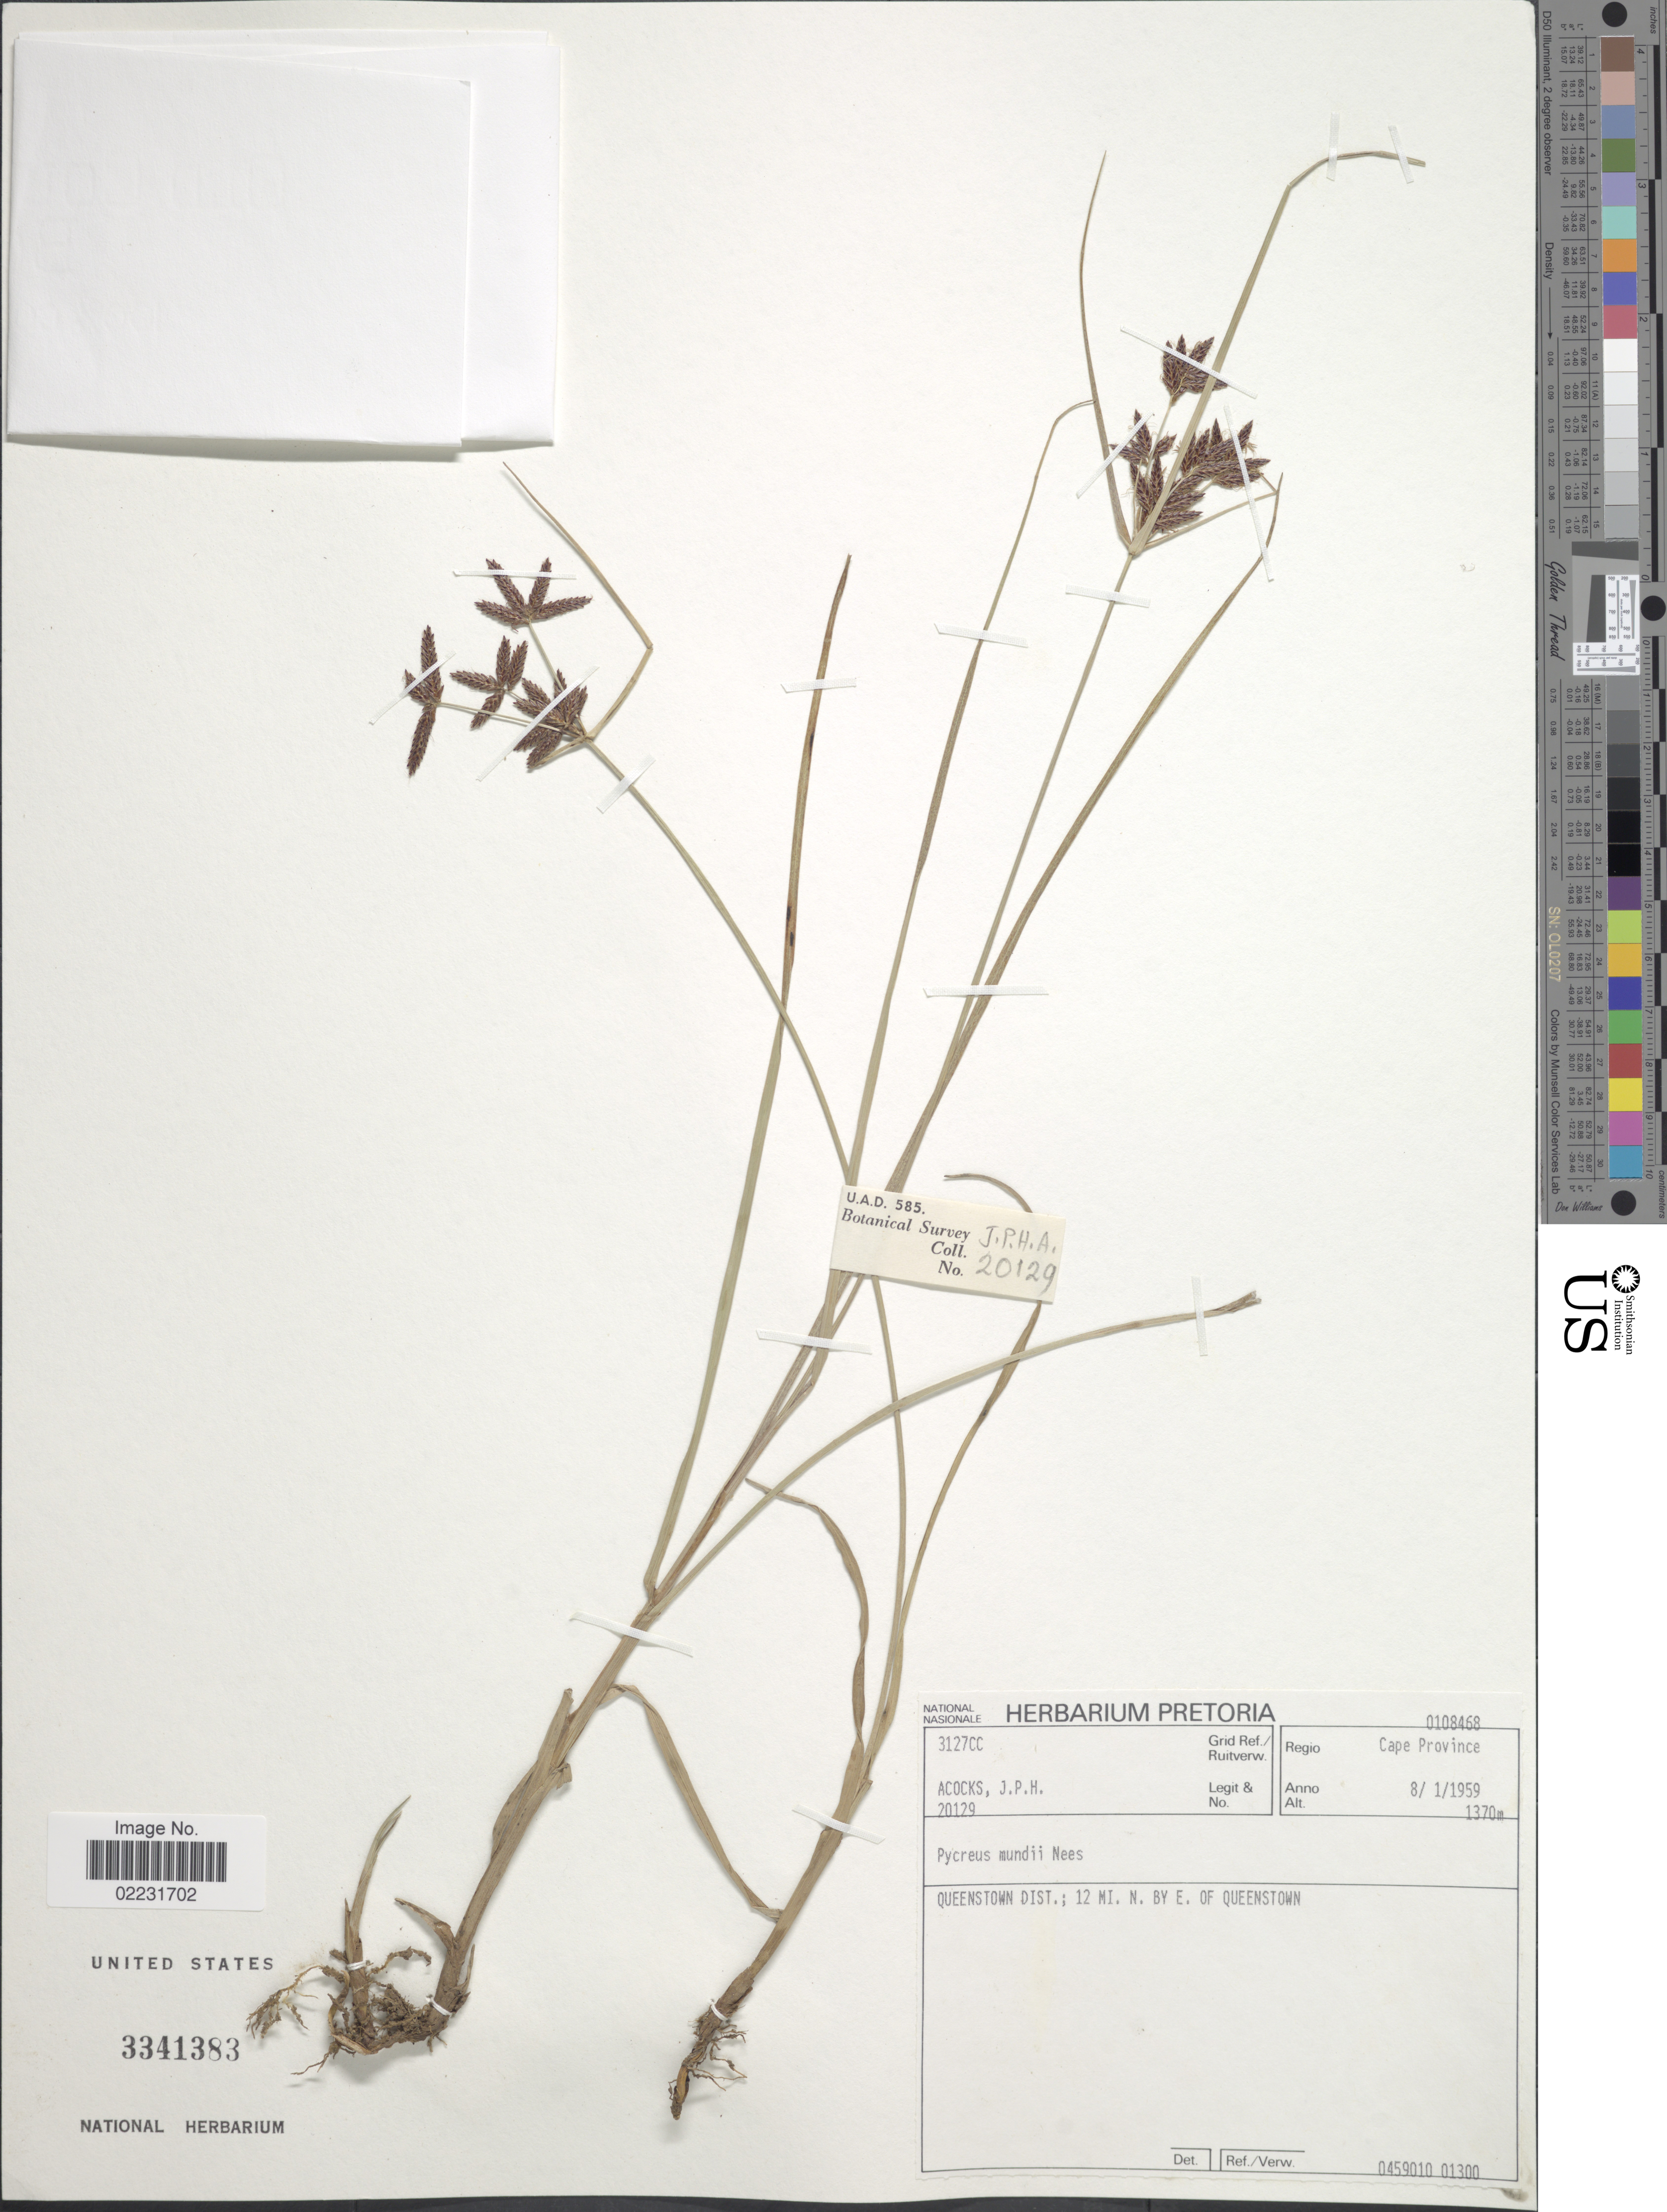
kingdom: Plantae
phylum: Tracheophyta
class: Liliopsida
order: Poales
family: Cyperaceae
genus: Cyperus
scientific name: Cyperus mundtii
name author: (Nees) Kunth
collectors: J. P. Acocks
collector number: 20129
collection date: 1959-01-08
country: South Africa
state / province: Eastern Cape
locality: Queenstown Dist., 12 mi N by E of Queenstown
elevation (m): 1370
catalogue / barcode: US 3341383